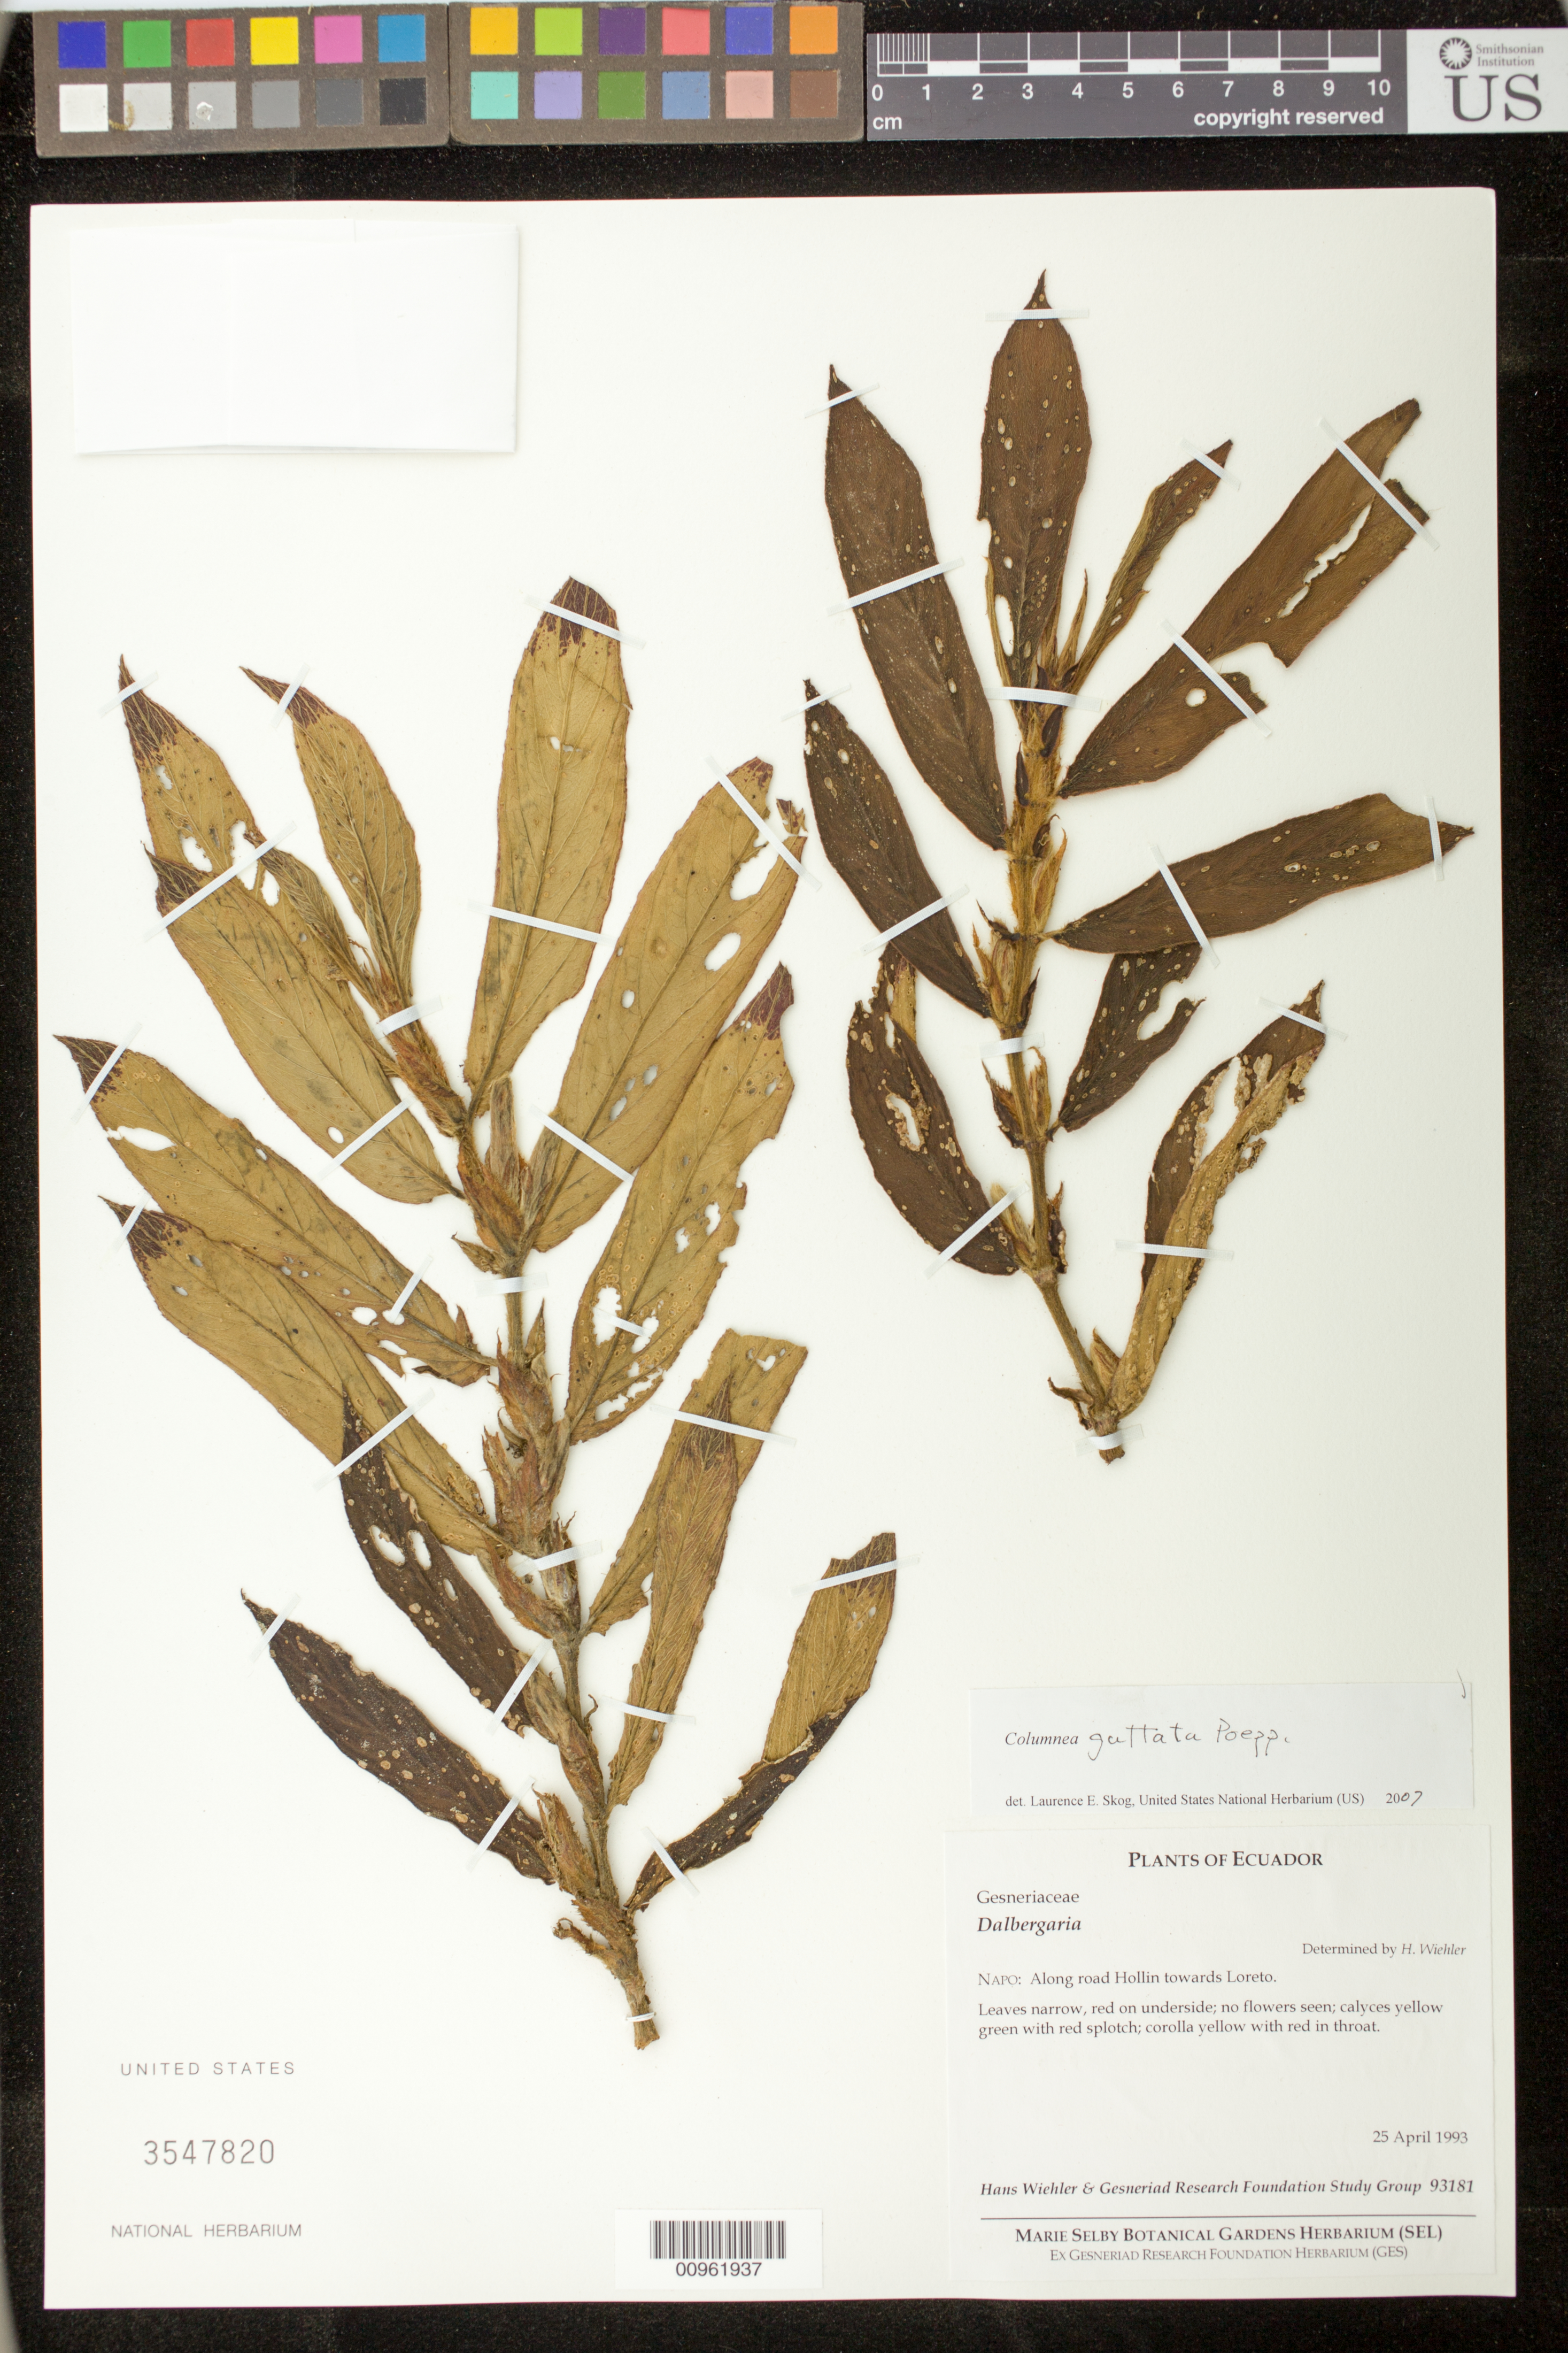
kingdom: Plantae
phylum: Tracheophyta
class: Magnoliopsida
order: Lamiales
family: Gesneriaceae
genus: Columnea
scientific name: Columnea guttata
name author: Poepp.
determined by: Skog, Laurence E.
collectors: H. J. Wiehler & GRF Study Group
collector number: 93181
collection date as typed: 25 Apr 1993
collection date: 1993-04-25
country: Ecuador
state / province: Napo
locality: Napo: along road Hollin towards Loreto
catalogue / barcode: US 3547820